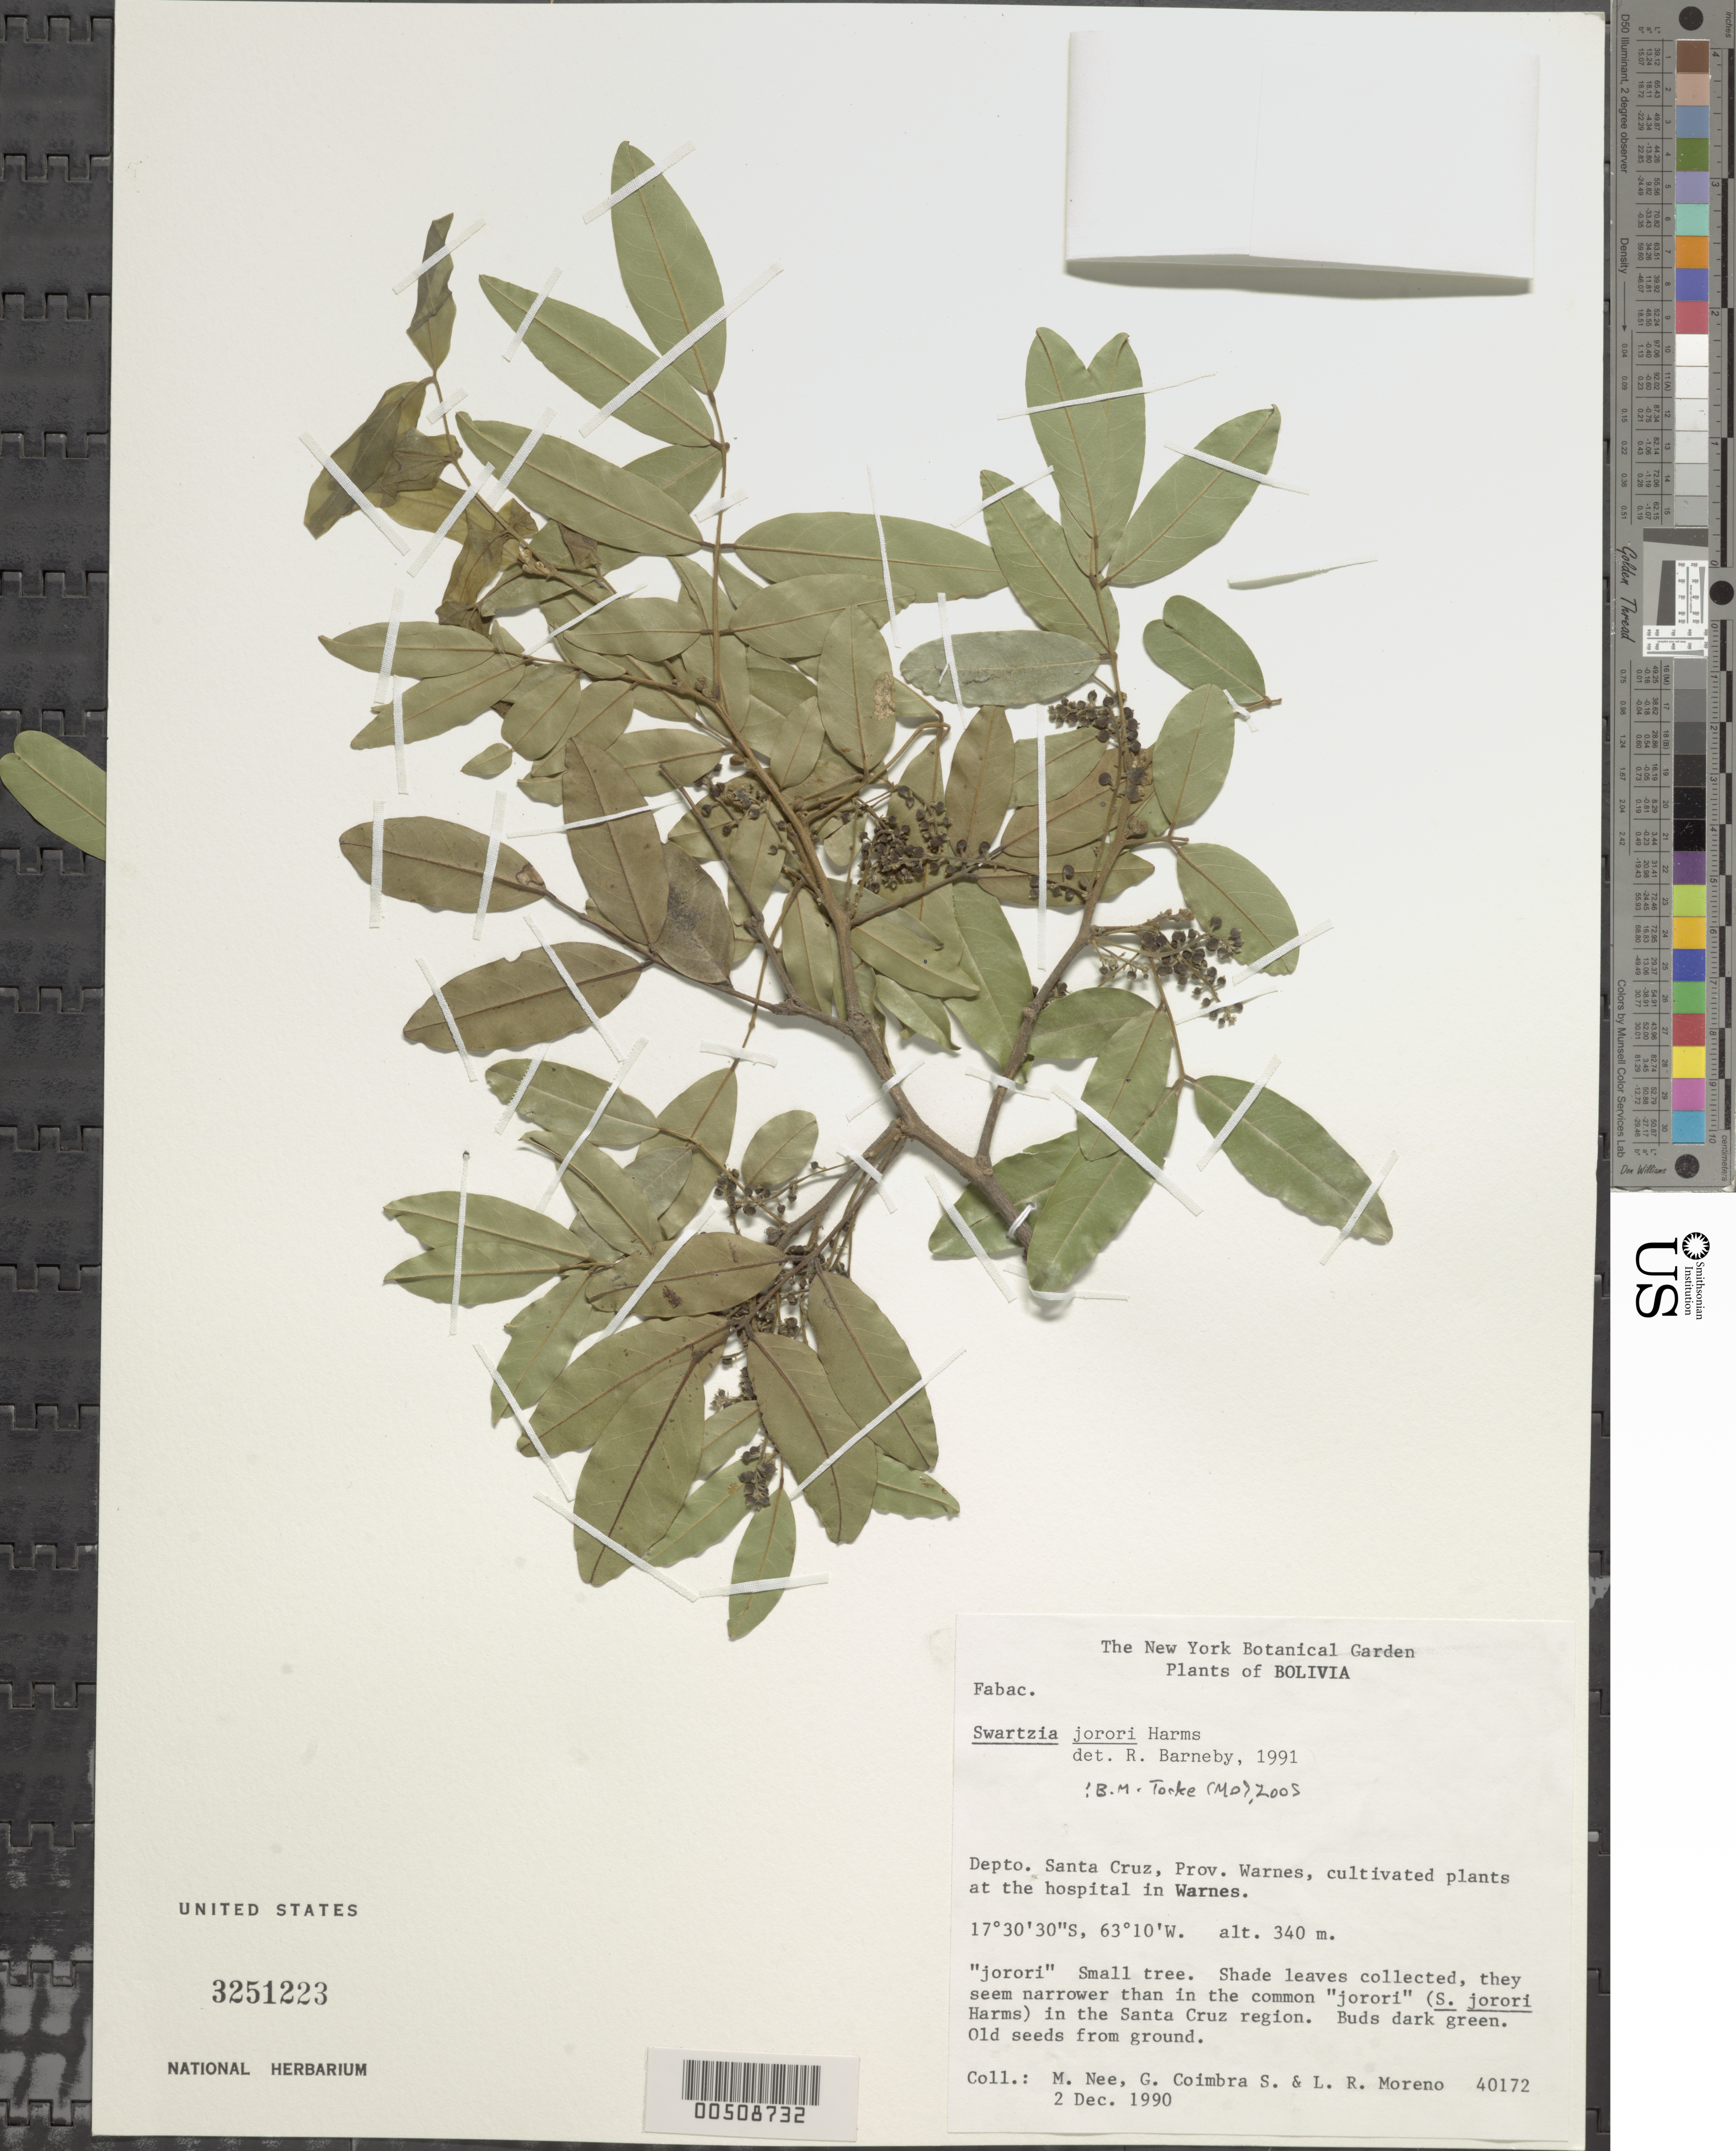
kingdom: Plantae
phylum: Tracheophyta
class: Magnoliopsida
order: Fabales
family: Fabaceae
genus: Swartzia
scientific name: Swartzia jorori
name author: Harms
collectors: M. Nee, G. Coimbra S., S. Moreno & L. Moreno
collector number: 40172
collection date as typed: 02 Dec 1990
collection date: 1990-12-02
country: Bolivia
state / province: Santa Cruz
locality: Warnes, at hospital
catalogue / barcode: US 3251223